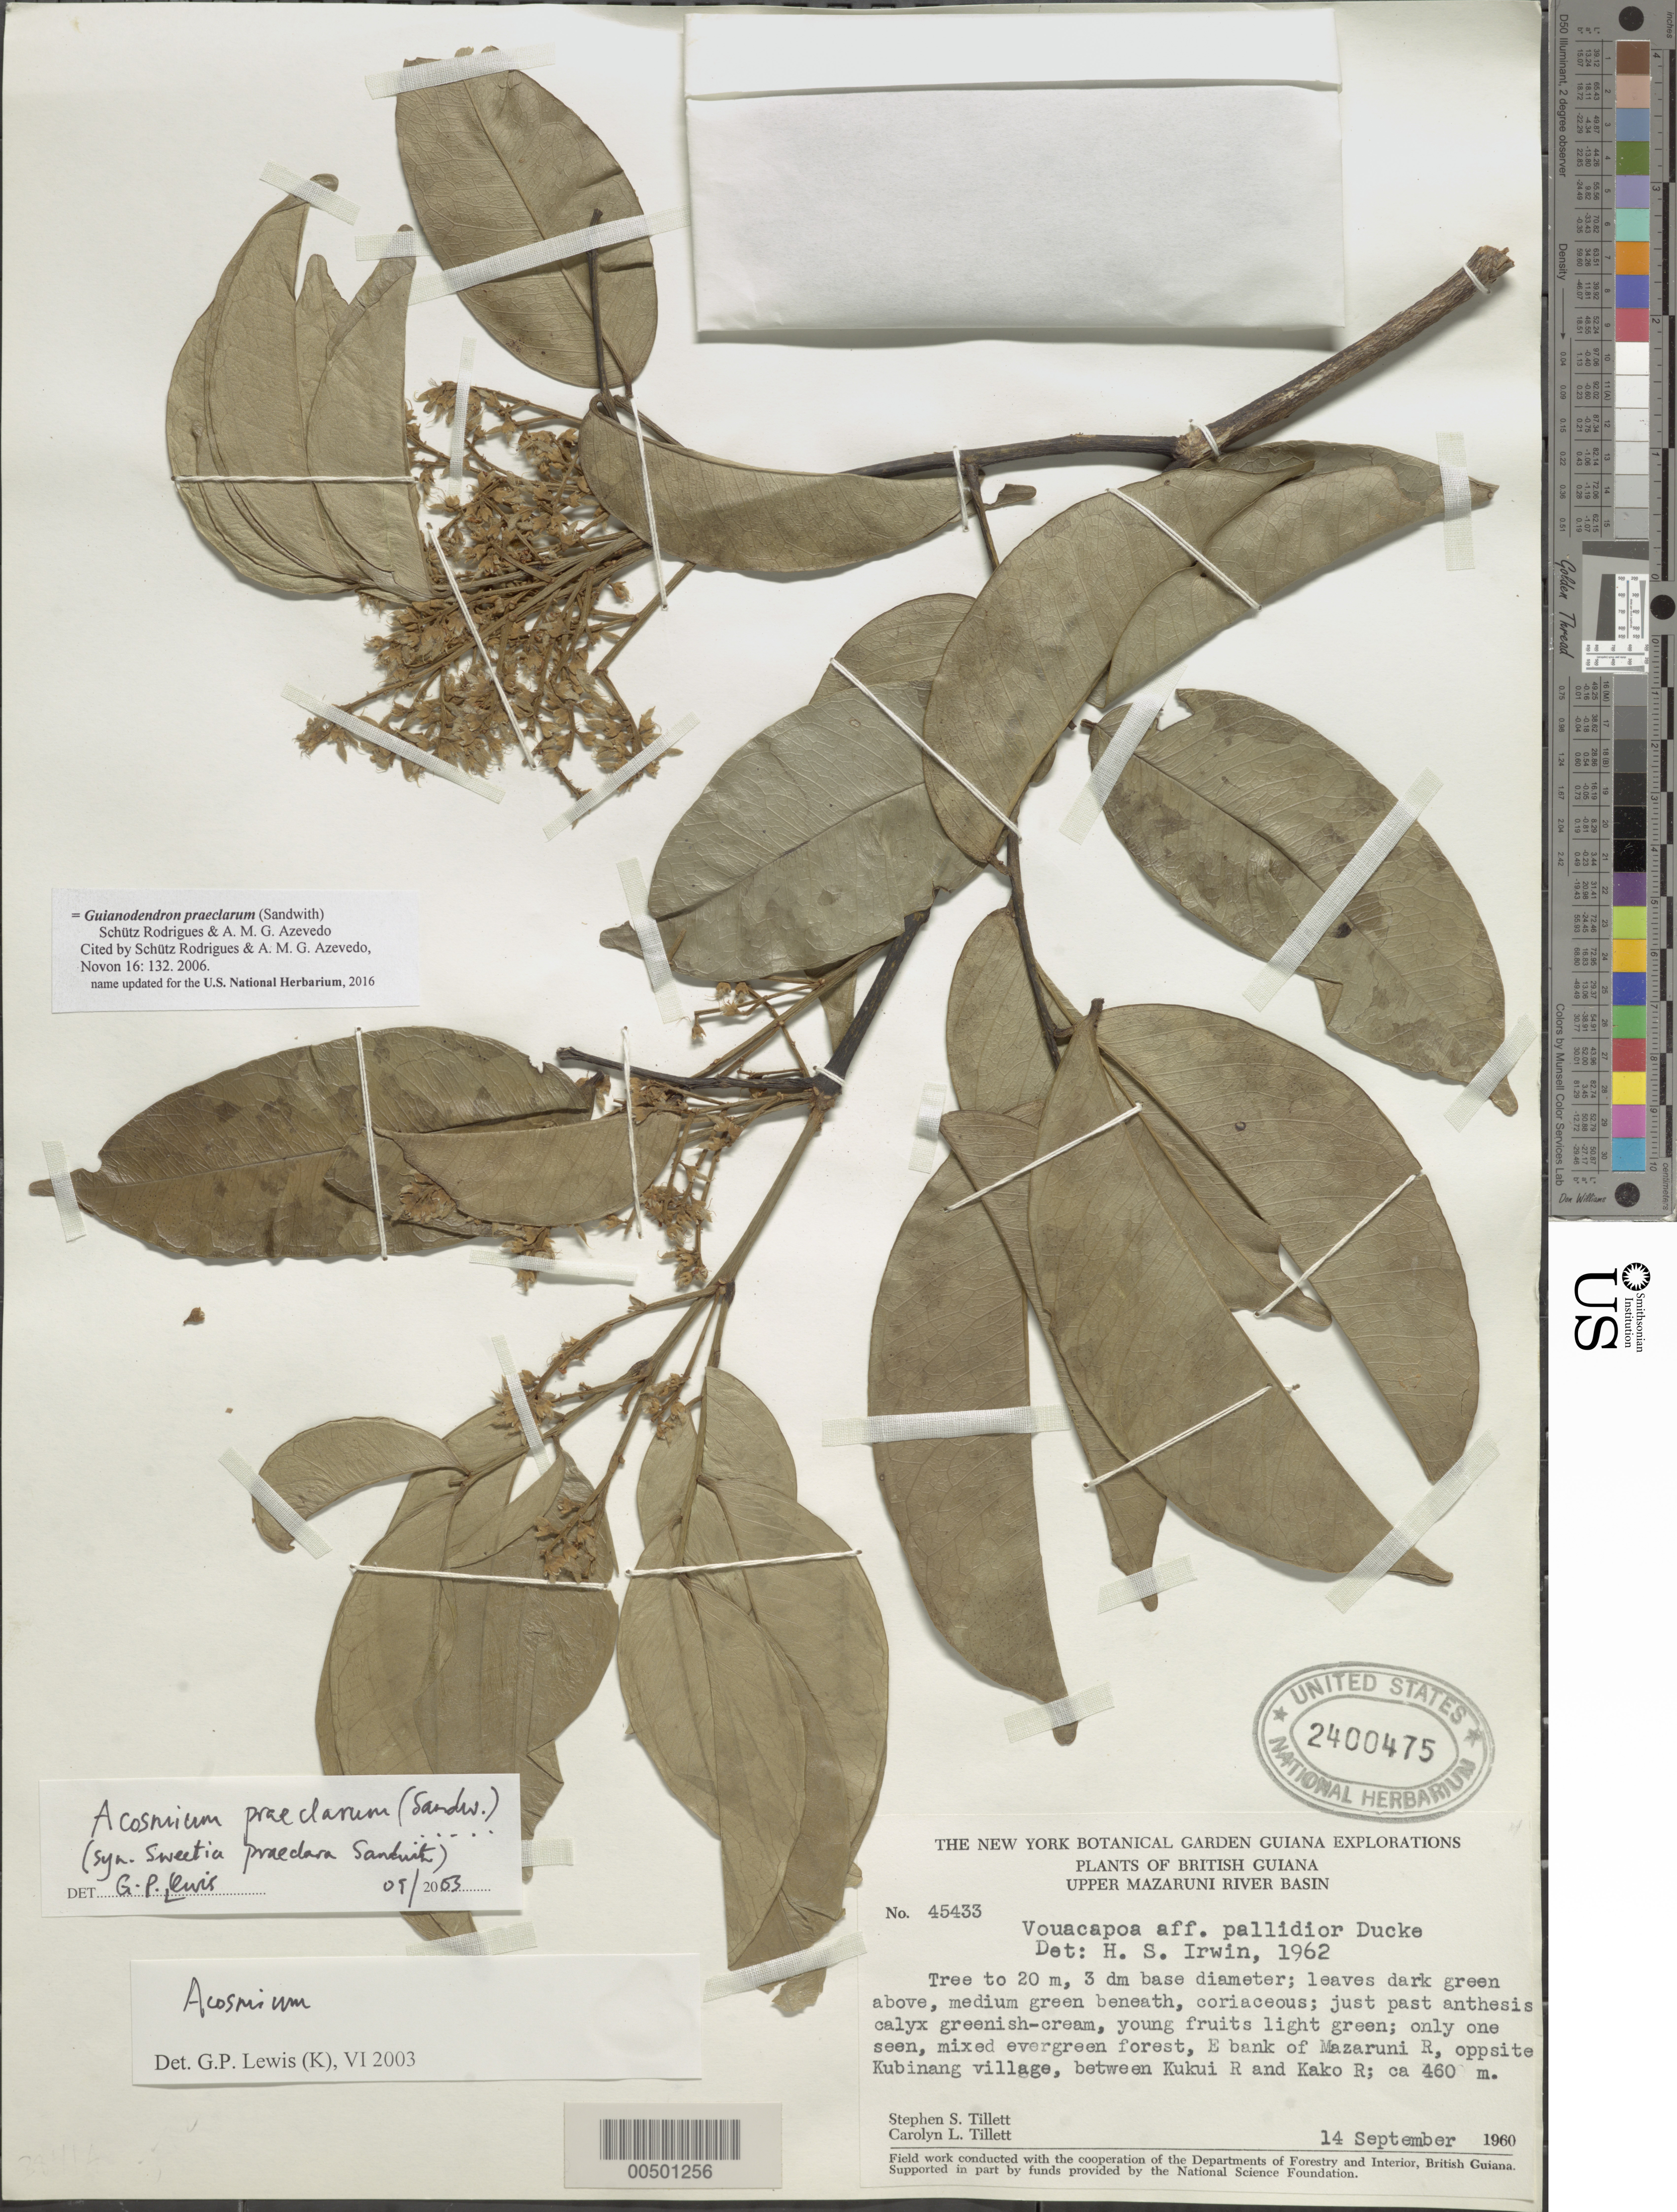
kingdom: Plantae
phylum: Tracheophyta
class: Magnoliopsida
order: Fabales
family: Fabaceae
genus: Guianodendron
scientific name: Guianodendron sp.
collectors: S. S. Tillett & C. L. Tillett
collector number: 45433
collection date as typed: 14 Sep 1960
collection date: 1960-09-14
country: Guyana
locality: E bank of mazaruni river, opposite kubinang village, between kukui river and kako river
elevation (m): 460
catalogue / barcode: US 2400475